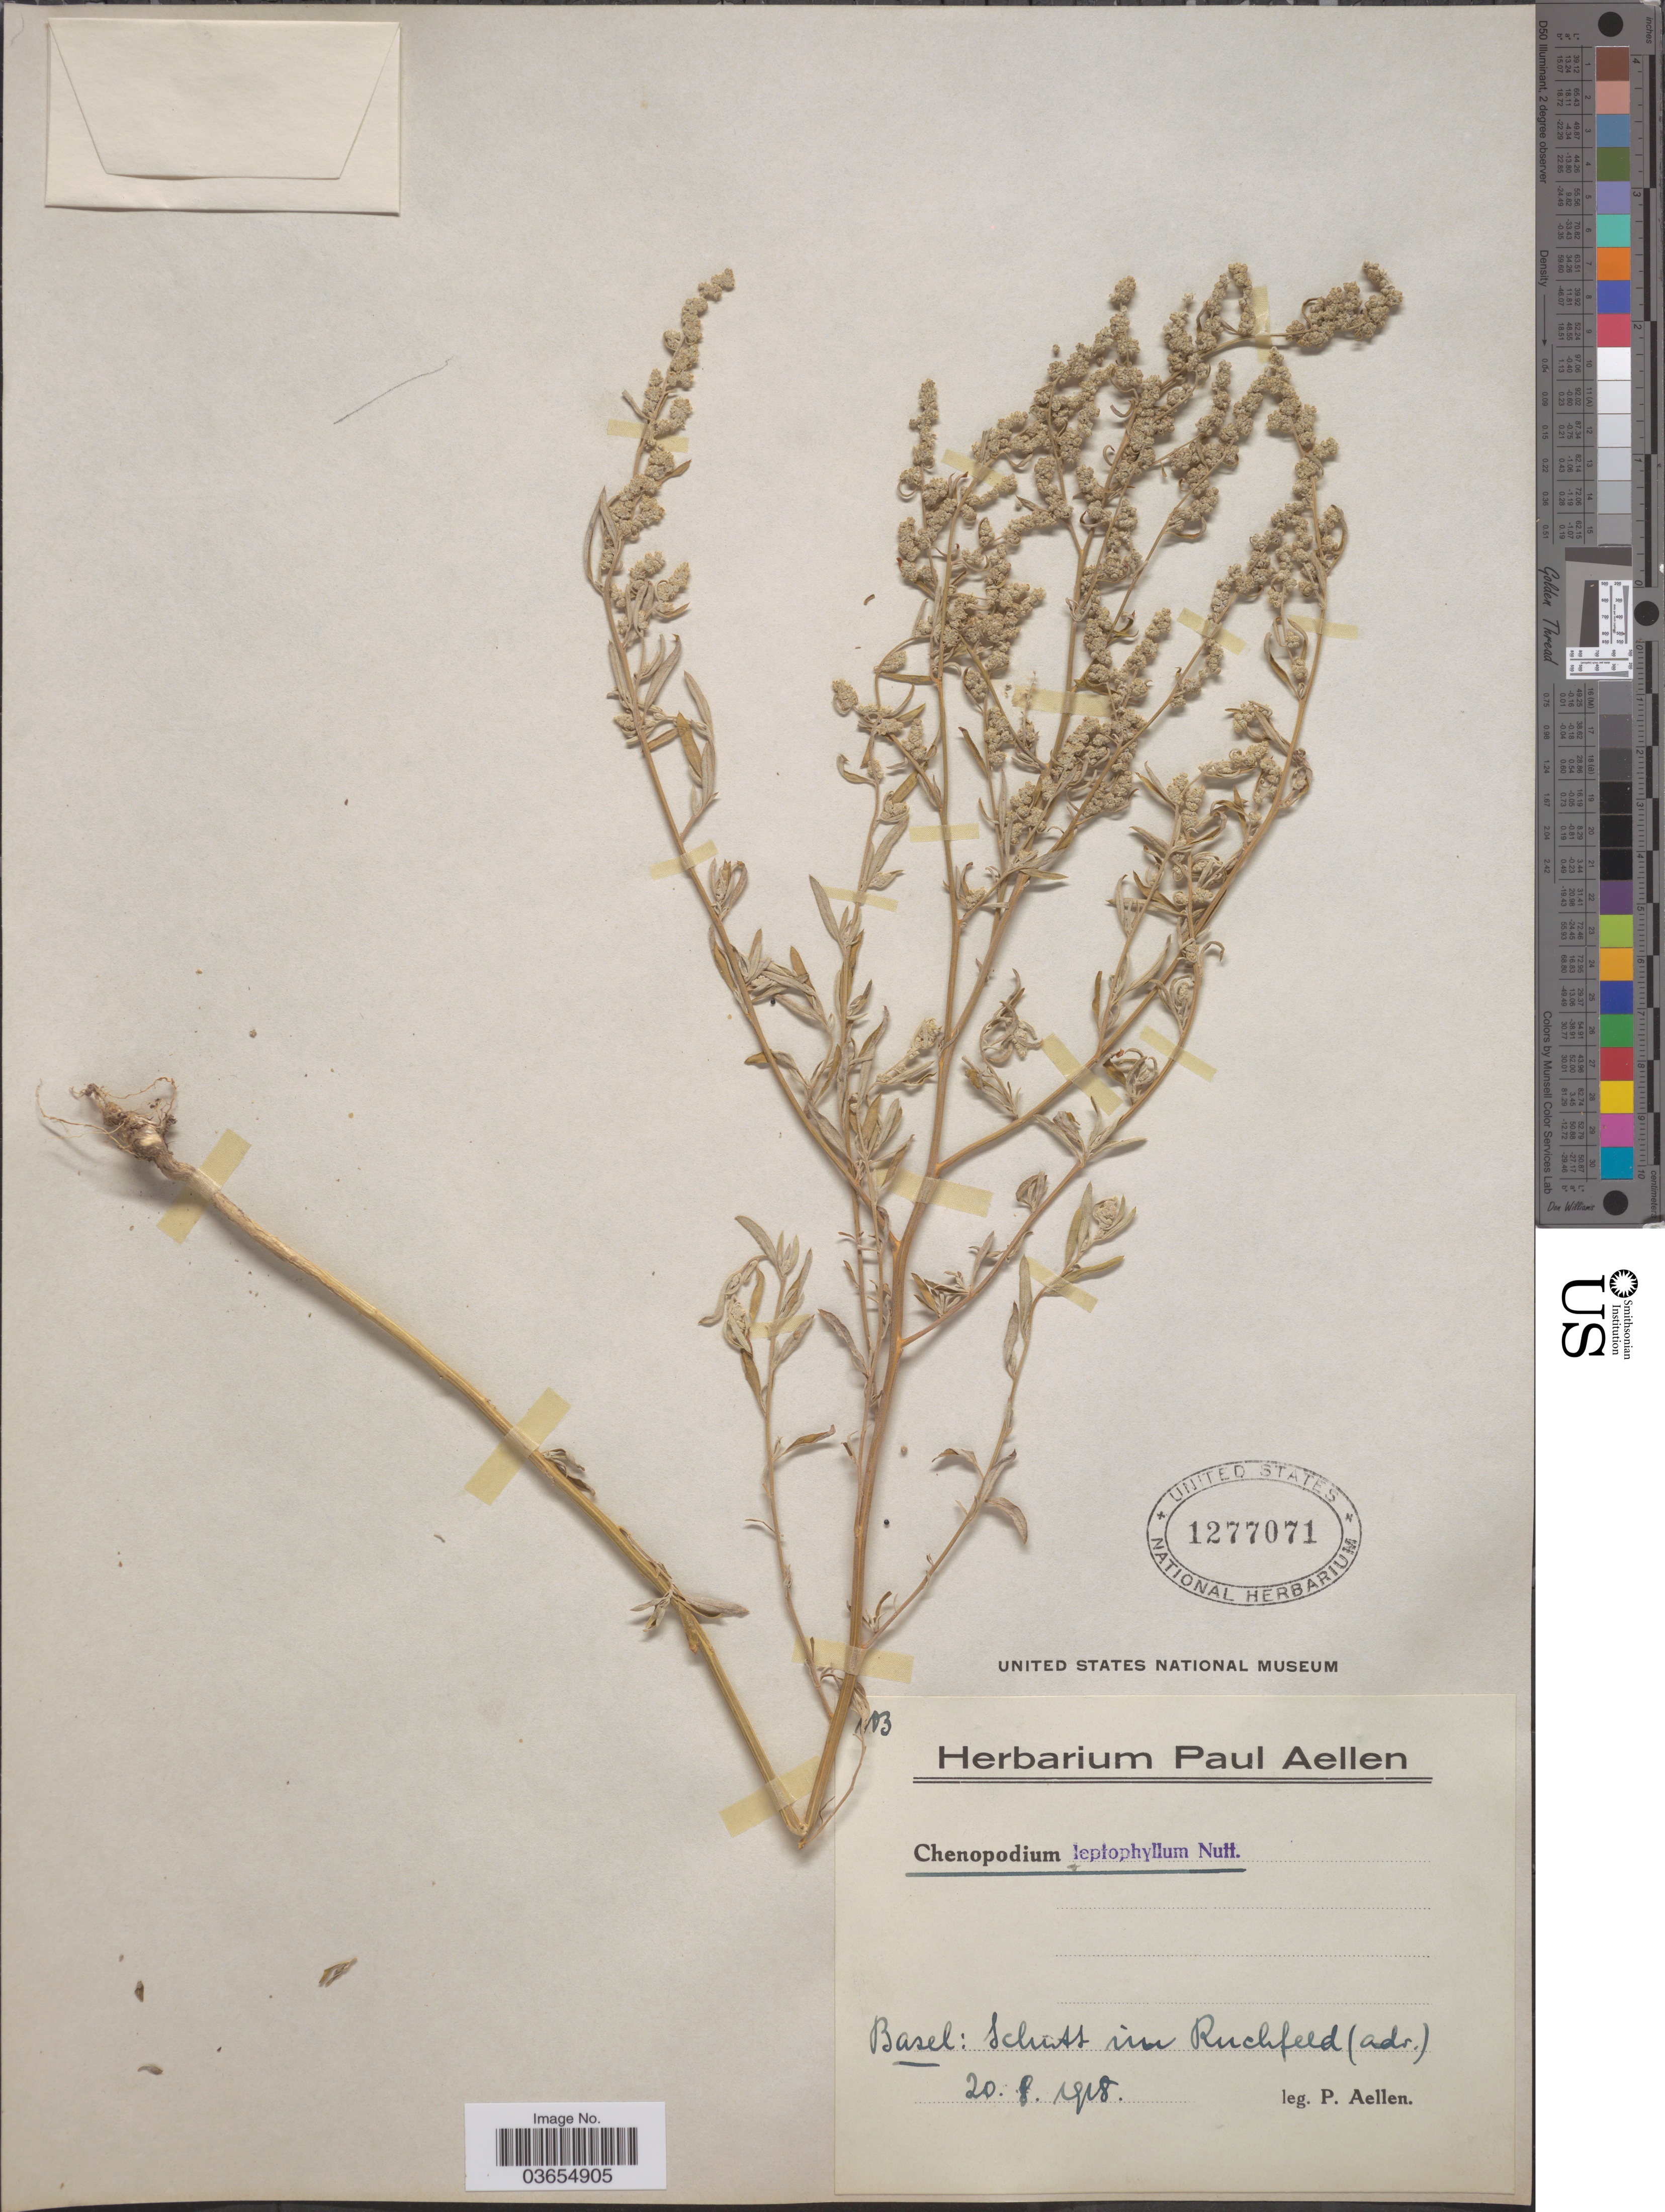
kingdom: Plantae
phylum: Tracheophyta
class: Magnoliopsida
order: Caryophyllales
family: Amaranthaceae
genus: Chenopodium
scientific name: Chenopodium leptophyllum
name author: (Moq.) Nutt. ex S. Watson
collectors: P. Aellen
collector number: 103*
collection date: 1918-08-20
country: Switzerland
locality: Basel: Schutt im Ruchfeld (adv.).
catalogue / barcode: US 1277071